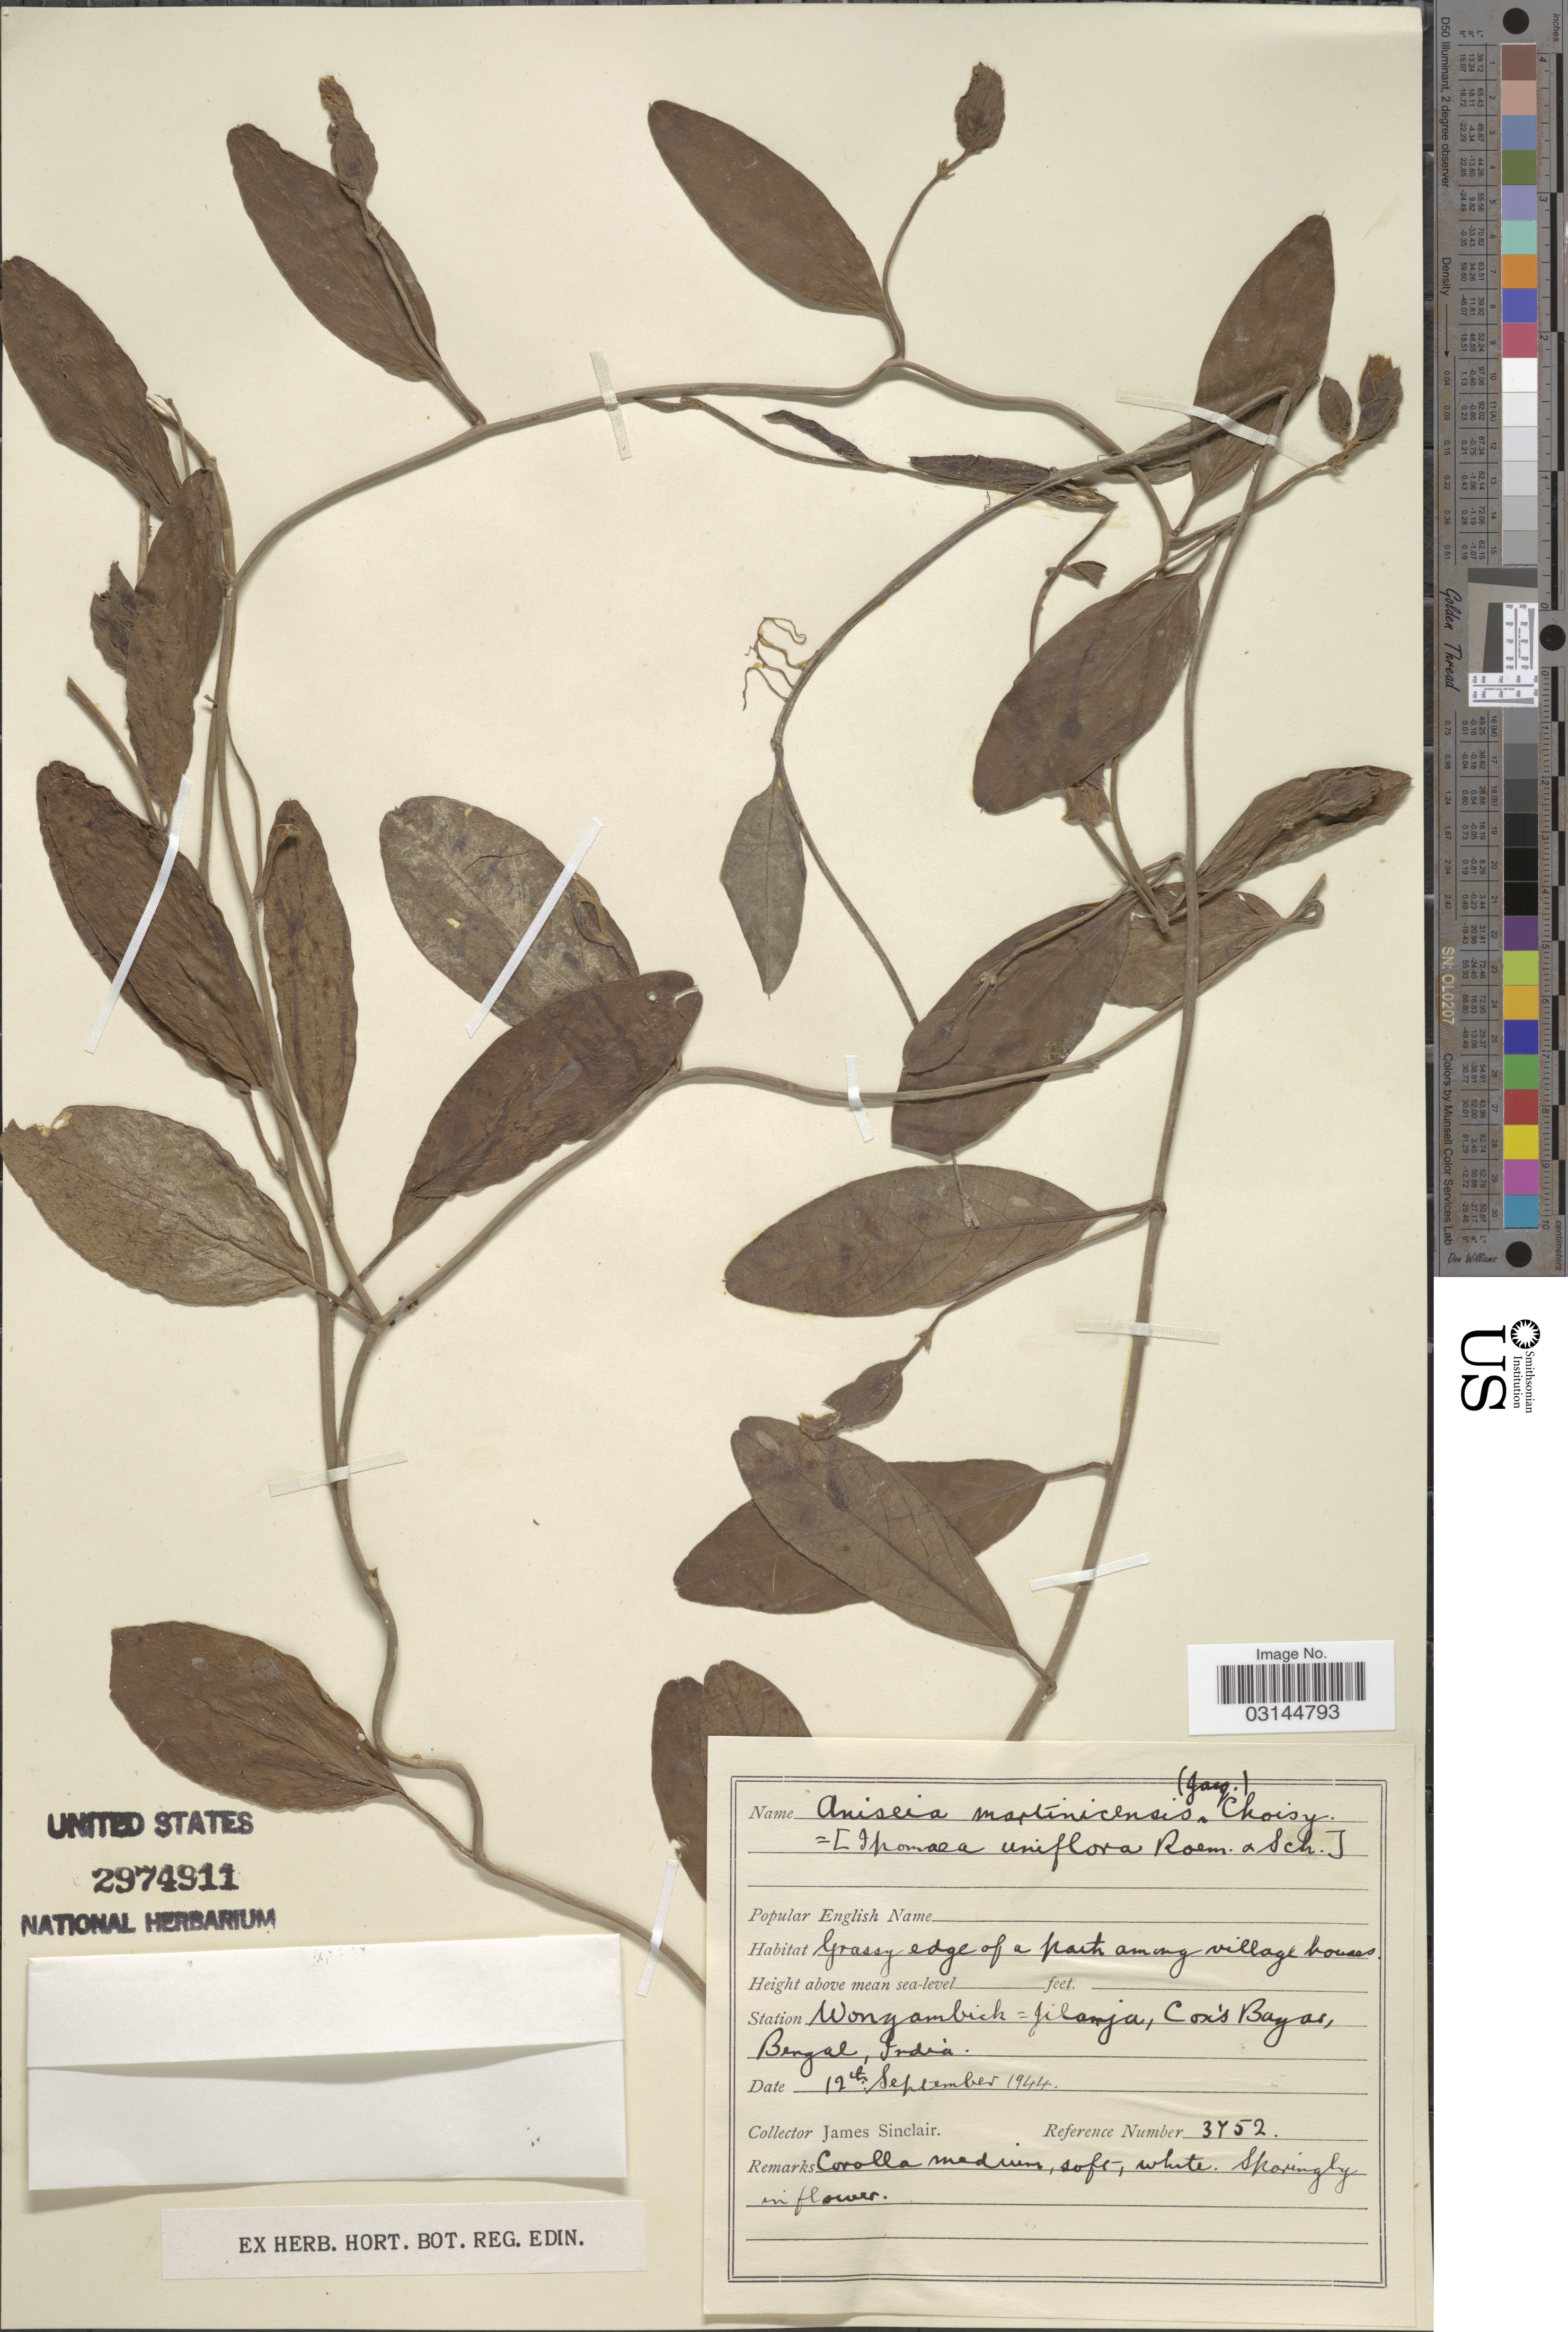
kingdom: Plantae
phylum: Tracheophyta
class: Magnoliopsida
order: Solanales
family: Convolvulaceae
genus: Aniseia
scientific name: Aniseia martinicensis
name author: (Jacq.) Choisy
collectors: J. Sinclair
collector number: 3752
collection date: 1944-09-12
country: Bangladesh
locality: Station Wonyambick [interpreted] = Jilanja, Cox's Bazar, Bengal.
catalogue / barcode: US 2974911